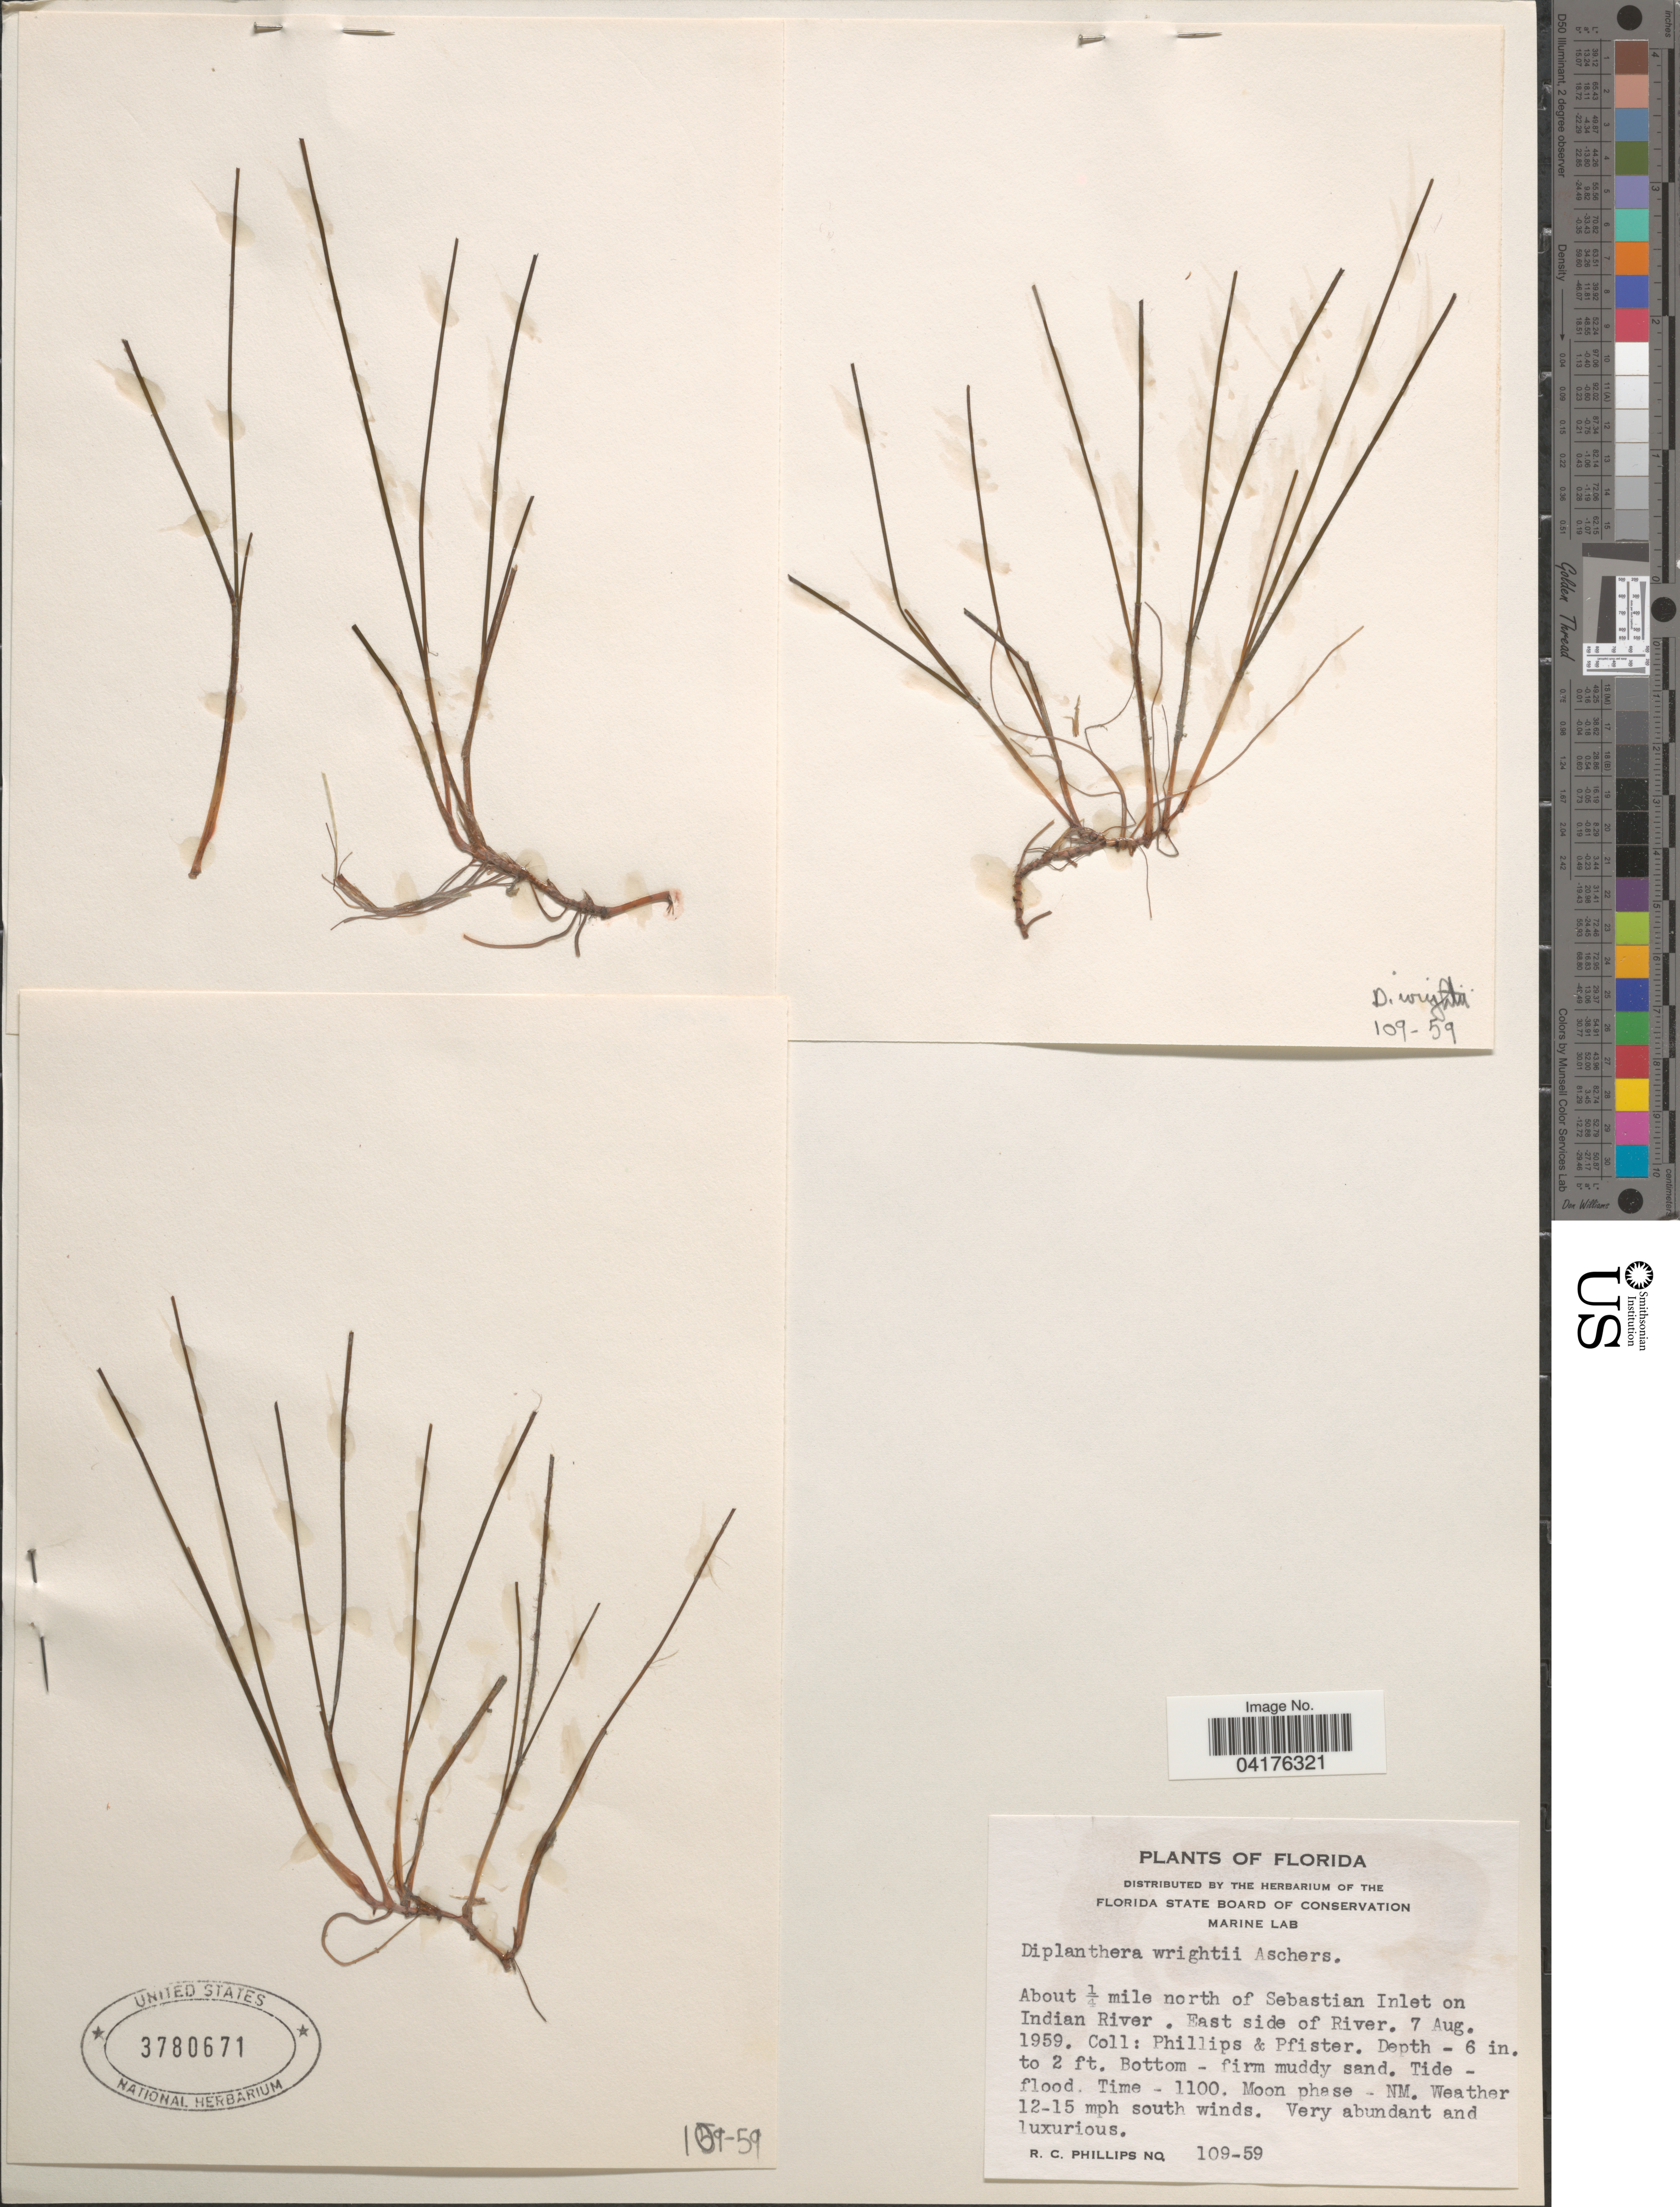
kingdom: Plantae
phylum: Tracheophyta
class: Liliopsida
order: Alismatales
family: Cymodoceaceae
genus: Halodule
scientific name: Halodule wrightii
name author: Asch.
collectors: R. C. Phillips & -. Pfister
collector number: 109-59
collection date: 1959-08-07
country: United States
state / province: Florida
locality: About ¼ mile north of Sebastian Inlet on Indian River. East side of River.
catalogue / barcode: US 3780671